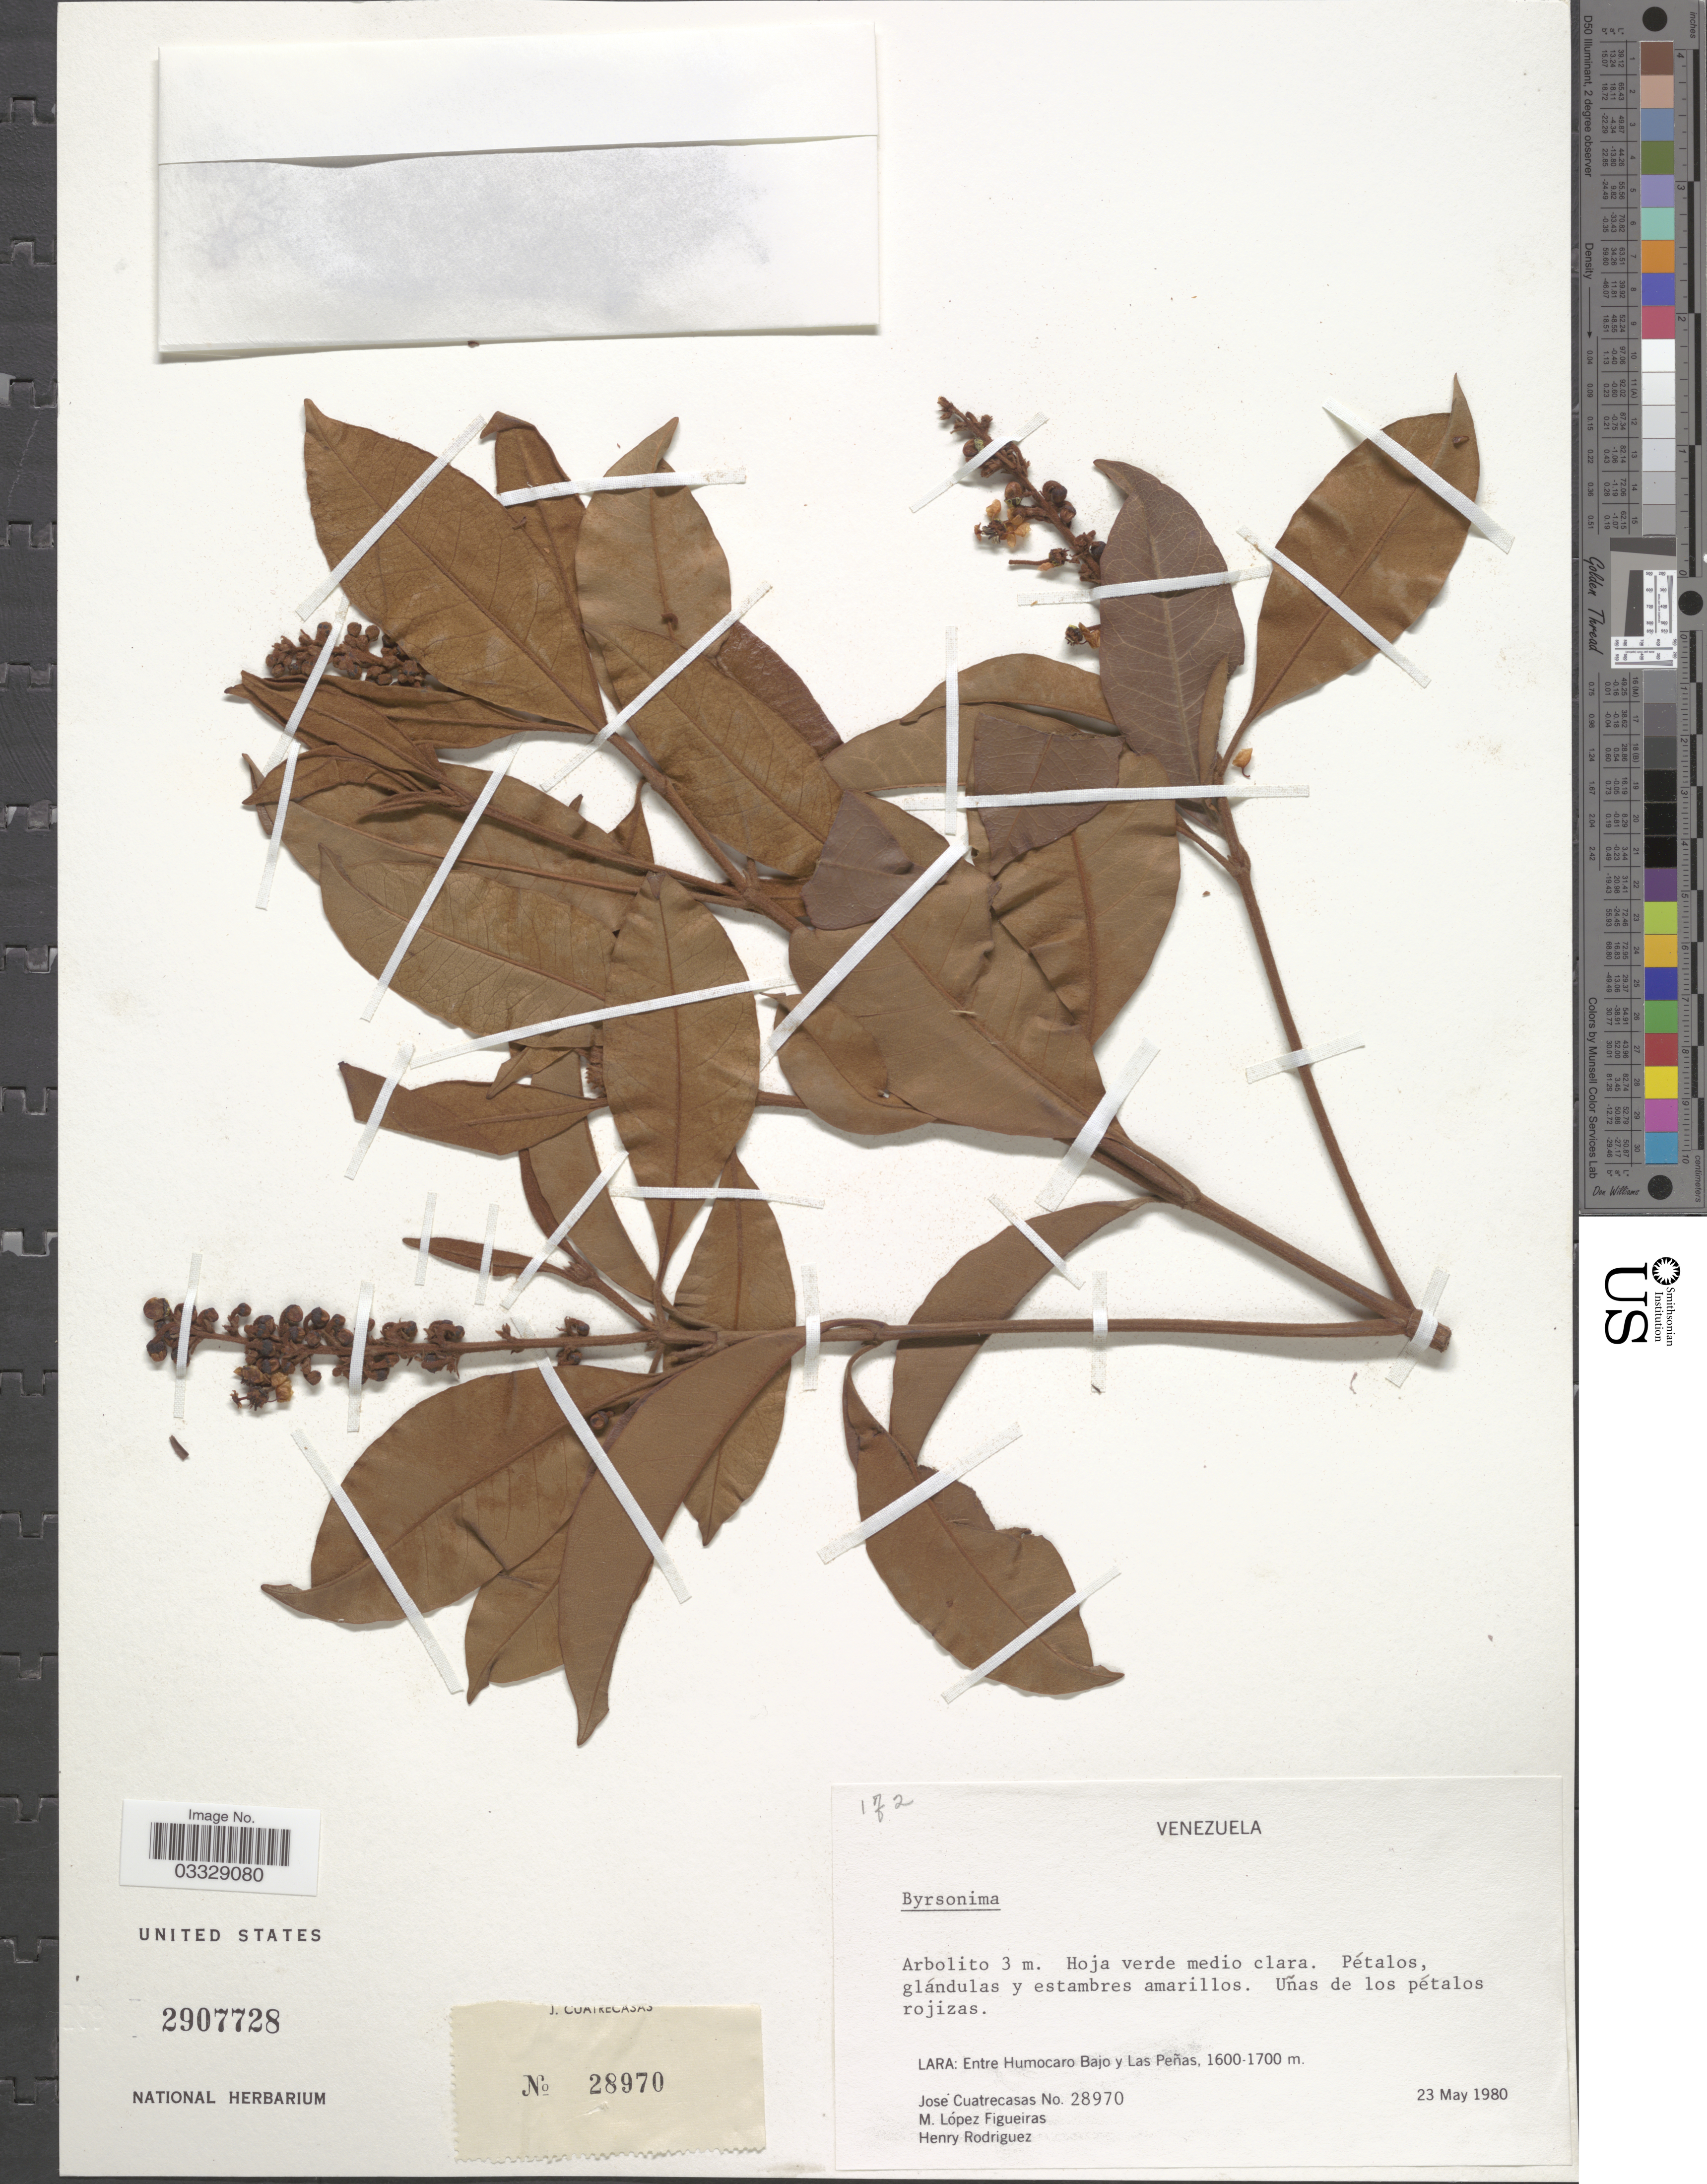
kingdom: Plantae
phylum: Tracheophyta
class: Magnoliopsida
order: Malpighiales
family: Malpighiaceae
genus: Byrsonima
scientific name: Byrsonima sp.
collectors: J. Cuatrecasas, M. López Figueiras & H. Rodriguez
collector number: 28970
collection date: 1980-05-23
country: Venezuela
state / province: Lara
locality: Entre Humocaro Bajo y Las Peñas.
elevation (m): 1600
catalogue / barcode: US 2907728